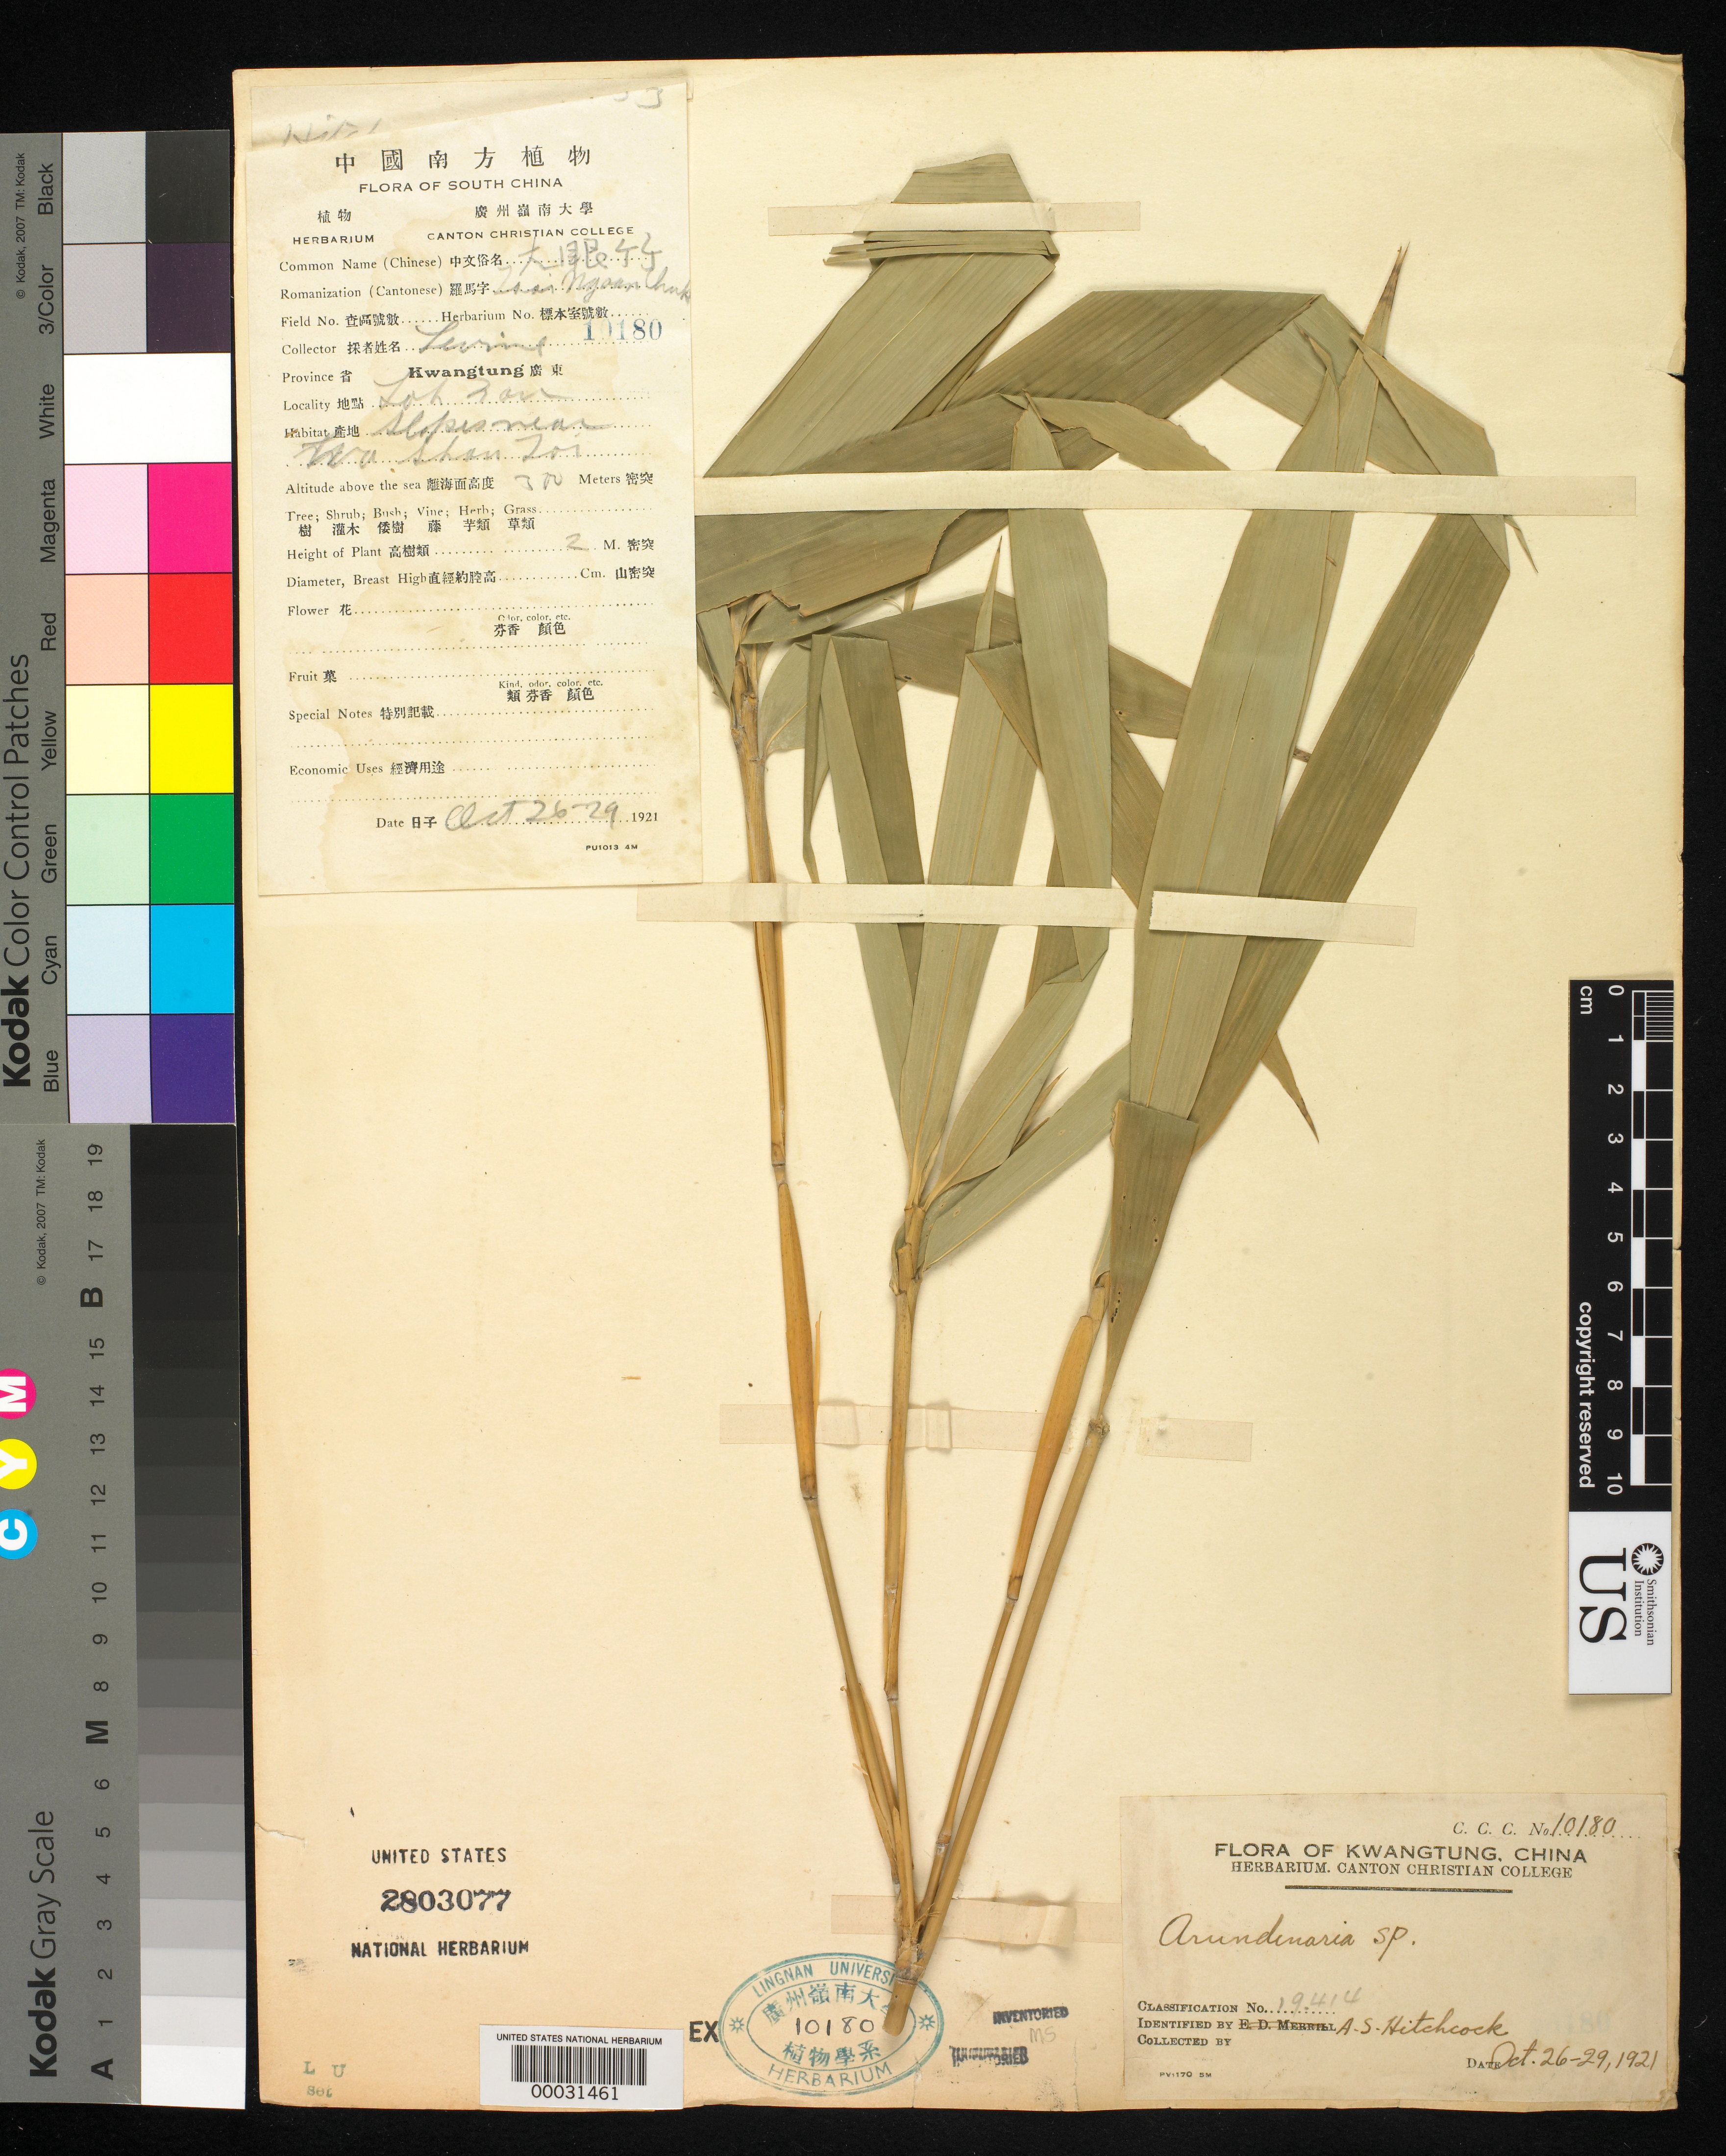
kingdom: Plantae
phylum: Tracheophyta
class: Liliopsida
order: Poales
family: Poaceae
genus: Arundinaria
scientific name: Arundinaria sp.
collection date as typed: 26 Oct 1921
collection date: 1921-10-26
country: China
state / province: Guangdong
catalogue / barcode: US 2803077